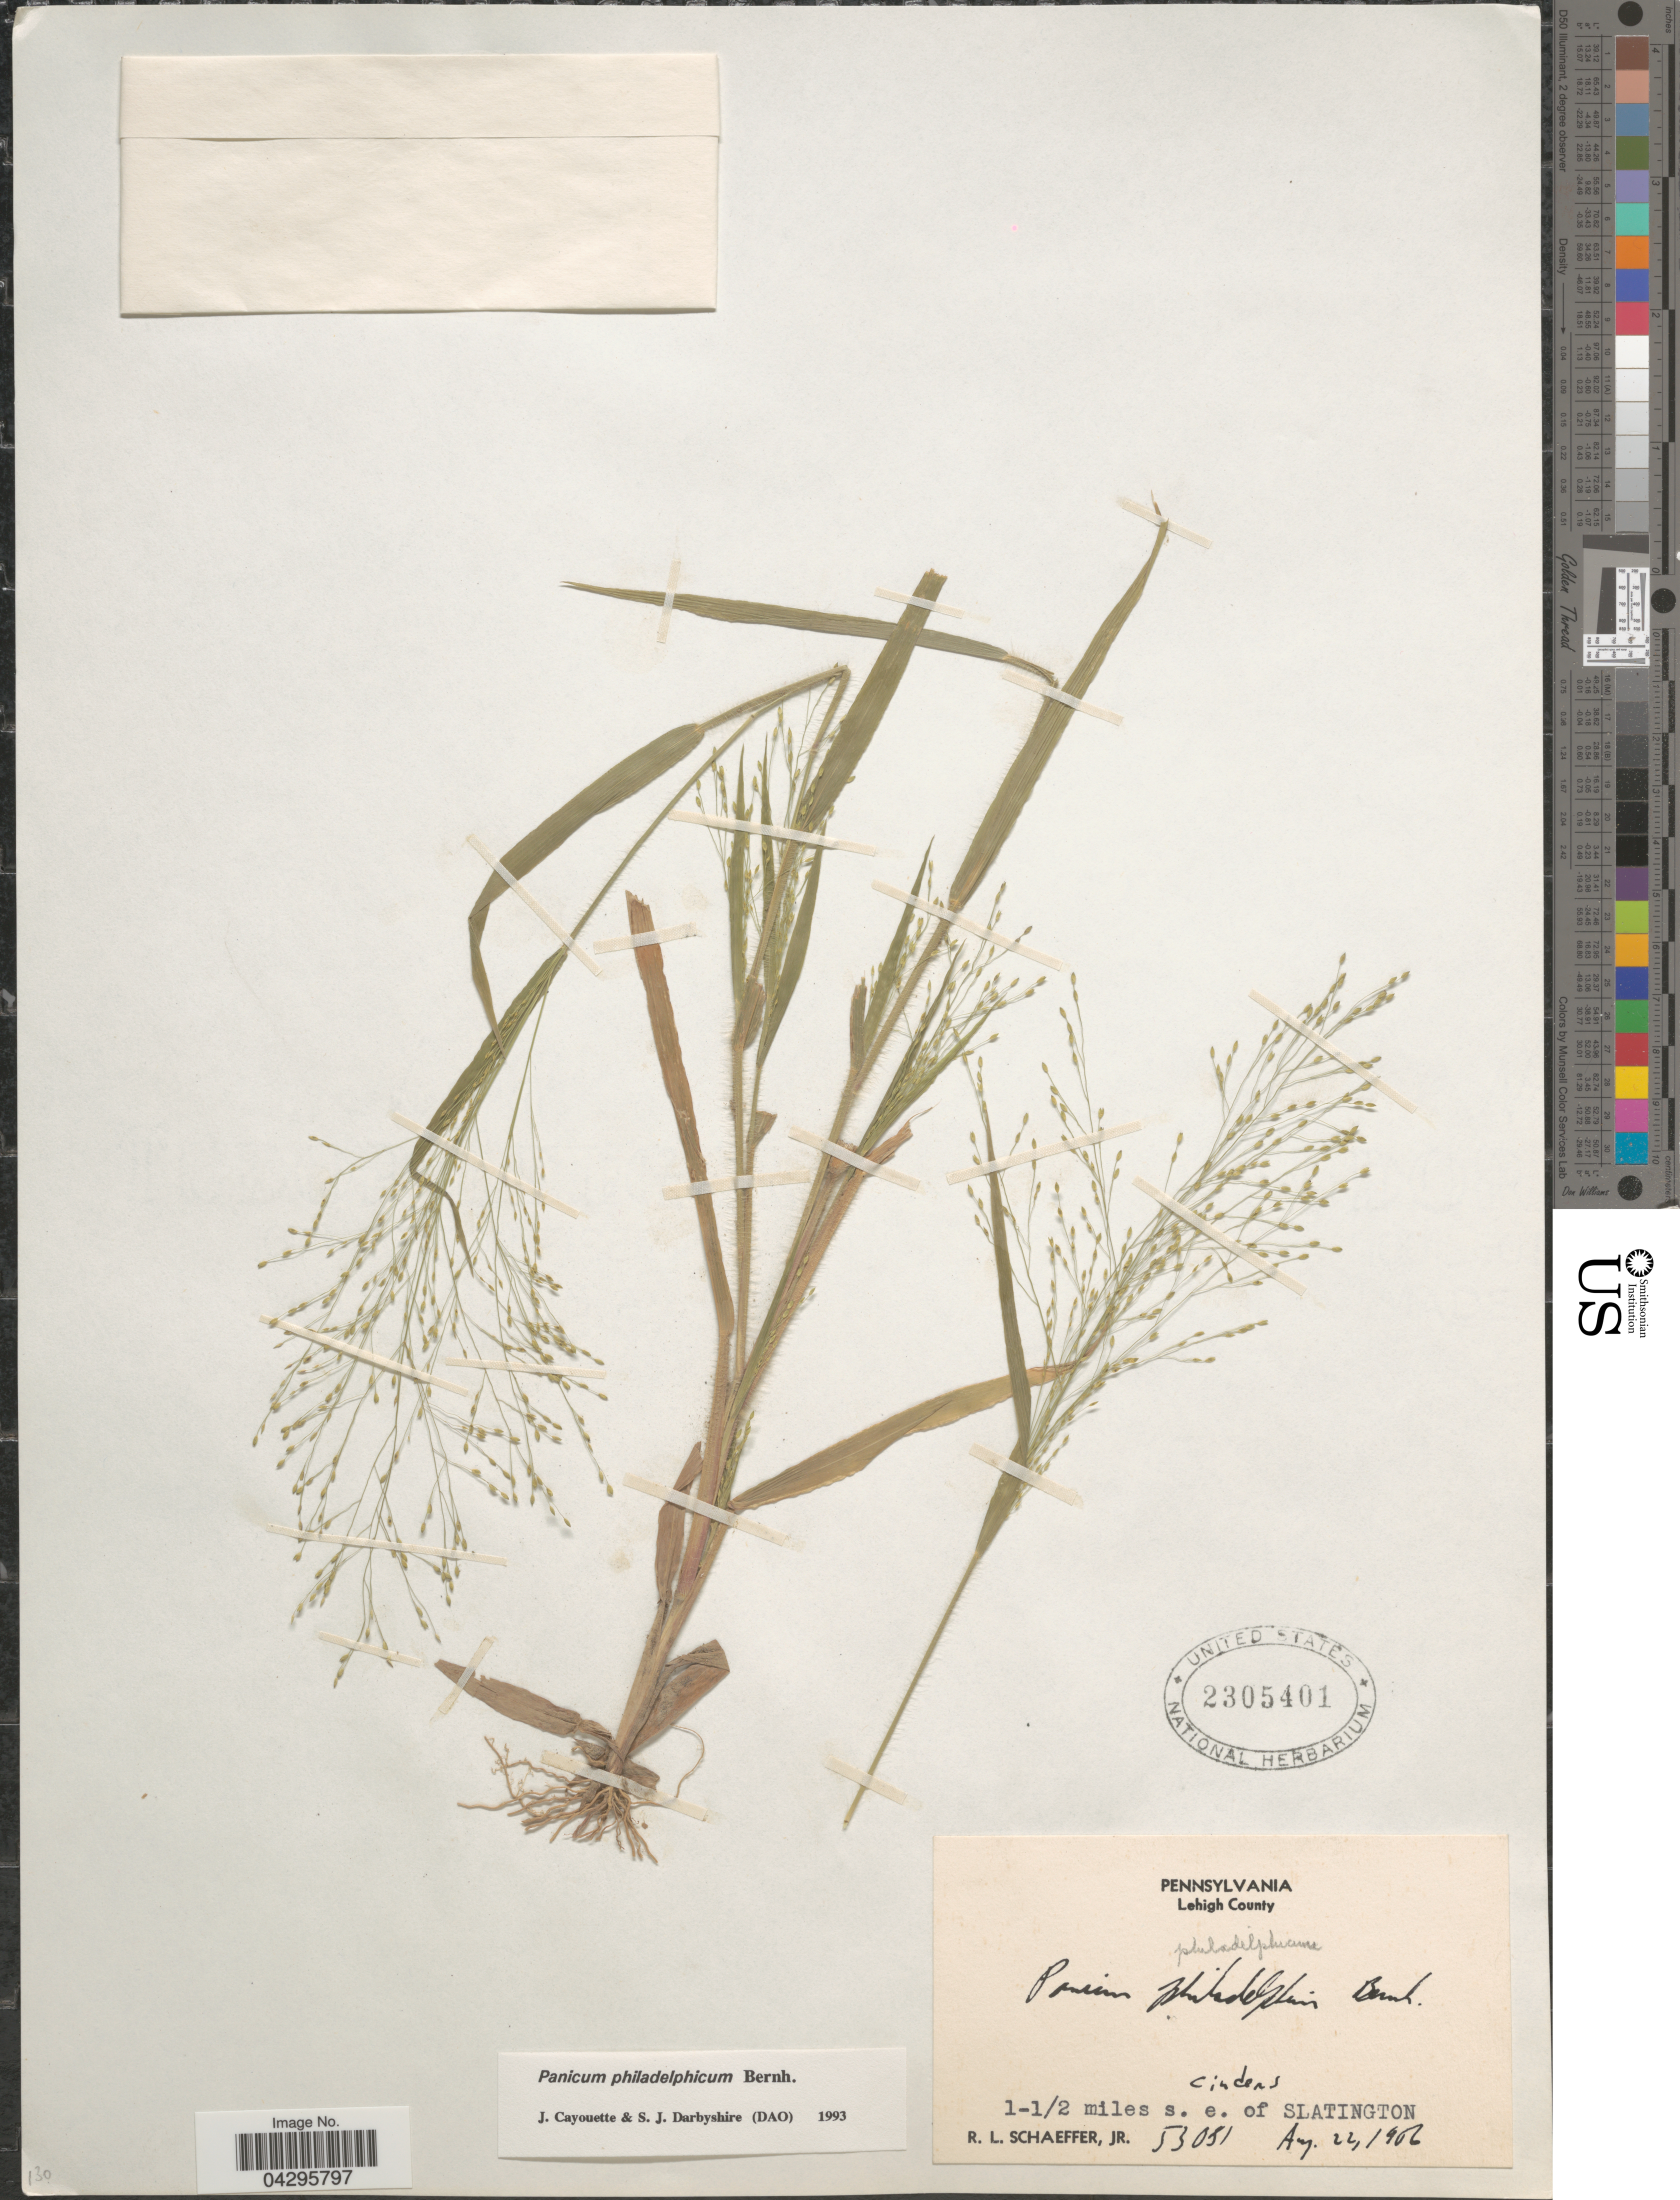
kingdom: Plantae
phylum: Tracheophyta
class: Liliopsida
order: Poales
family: Poaceae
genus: Panicum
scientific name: Panicum philadelphicum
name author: Bernh. ex Trin.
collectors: R. L. Schaeffer Jr.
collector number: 53051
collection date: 1906-08-22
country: United States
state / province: Pennsylvania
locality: Lehigh County. 1-1/2 miles s. e. of Slatington.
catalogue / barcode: US 2305401